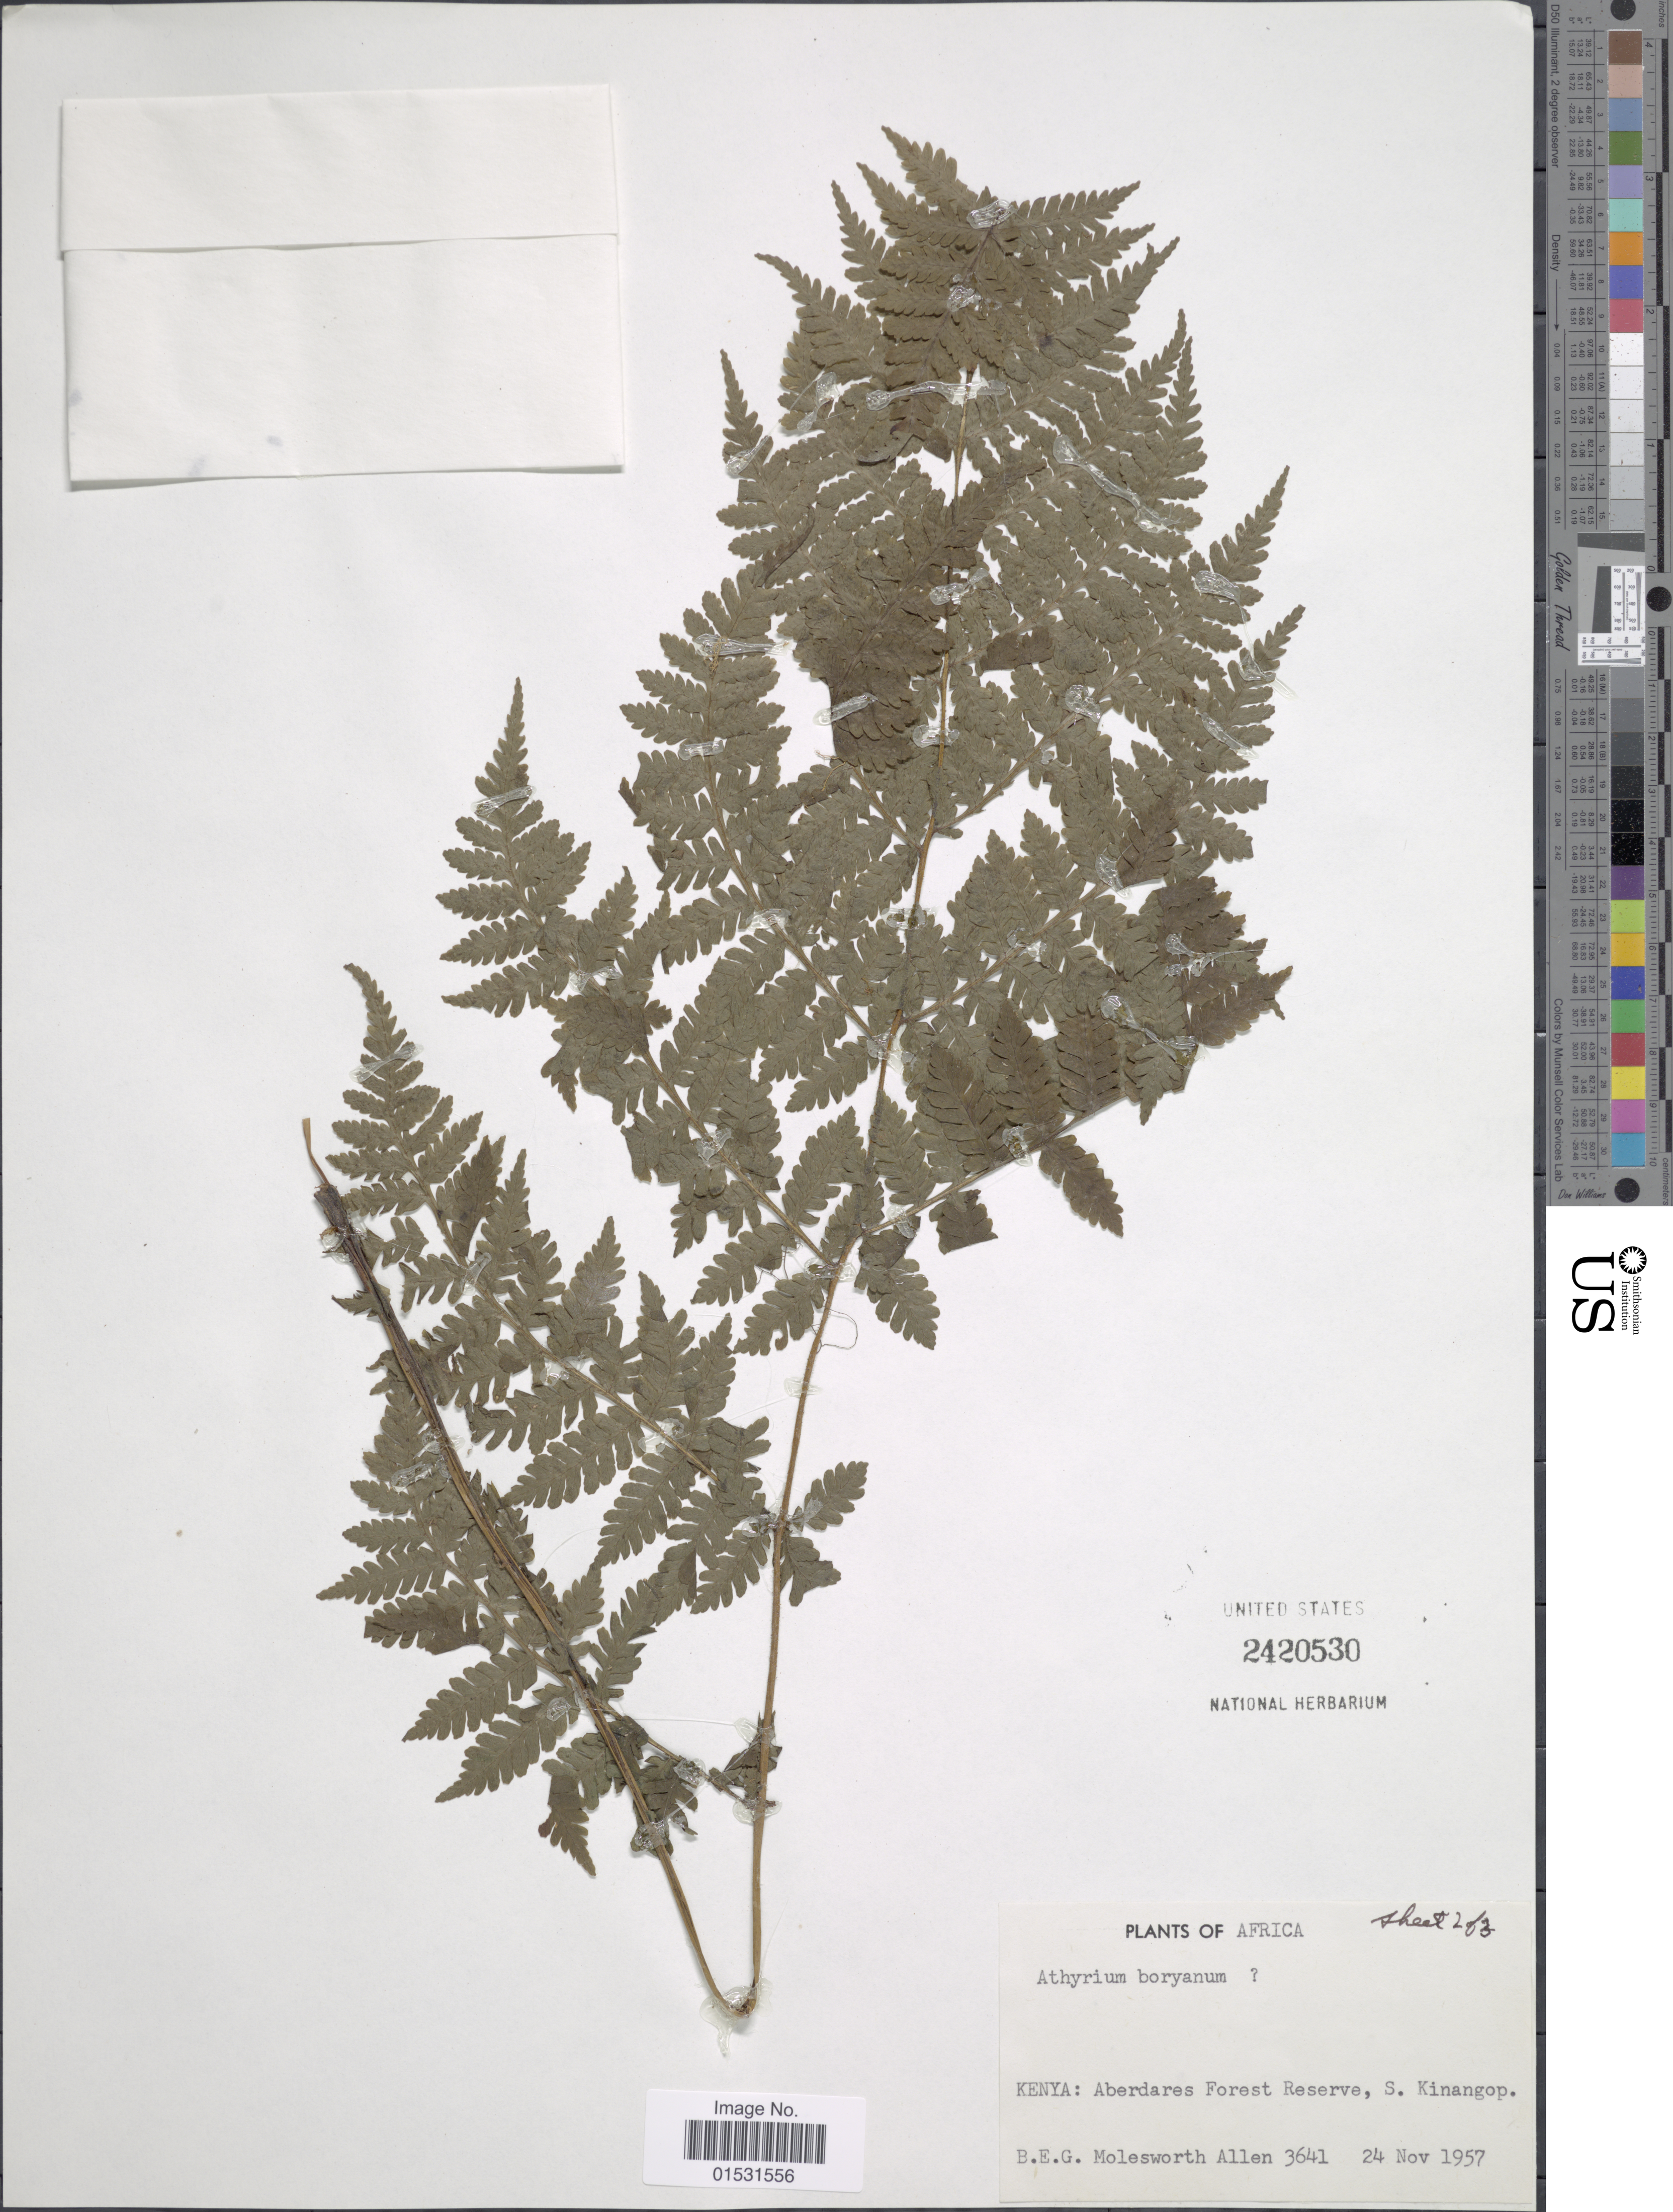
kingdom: Plantae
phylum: Tracheophyta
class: Polypodiopsida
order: Polypodiales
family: Athyriaceae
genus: Athyrium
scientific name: Athyrium borayanum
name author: (Willd.)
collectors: B. E. G. Molesworth-Allen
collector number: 3641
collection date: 1957-11-24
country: Kenya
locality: Aberdares Forest Reserve, S. Kianangop.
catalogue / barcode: US 2420530